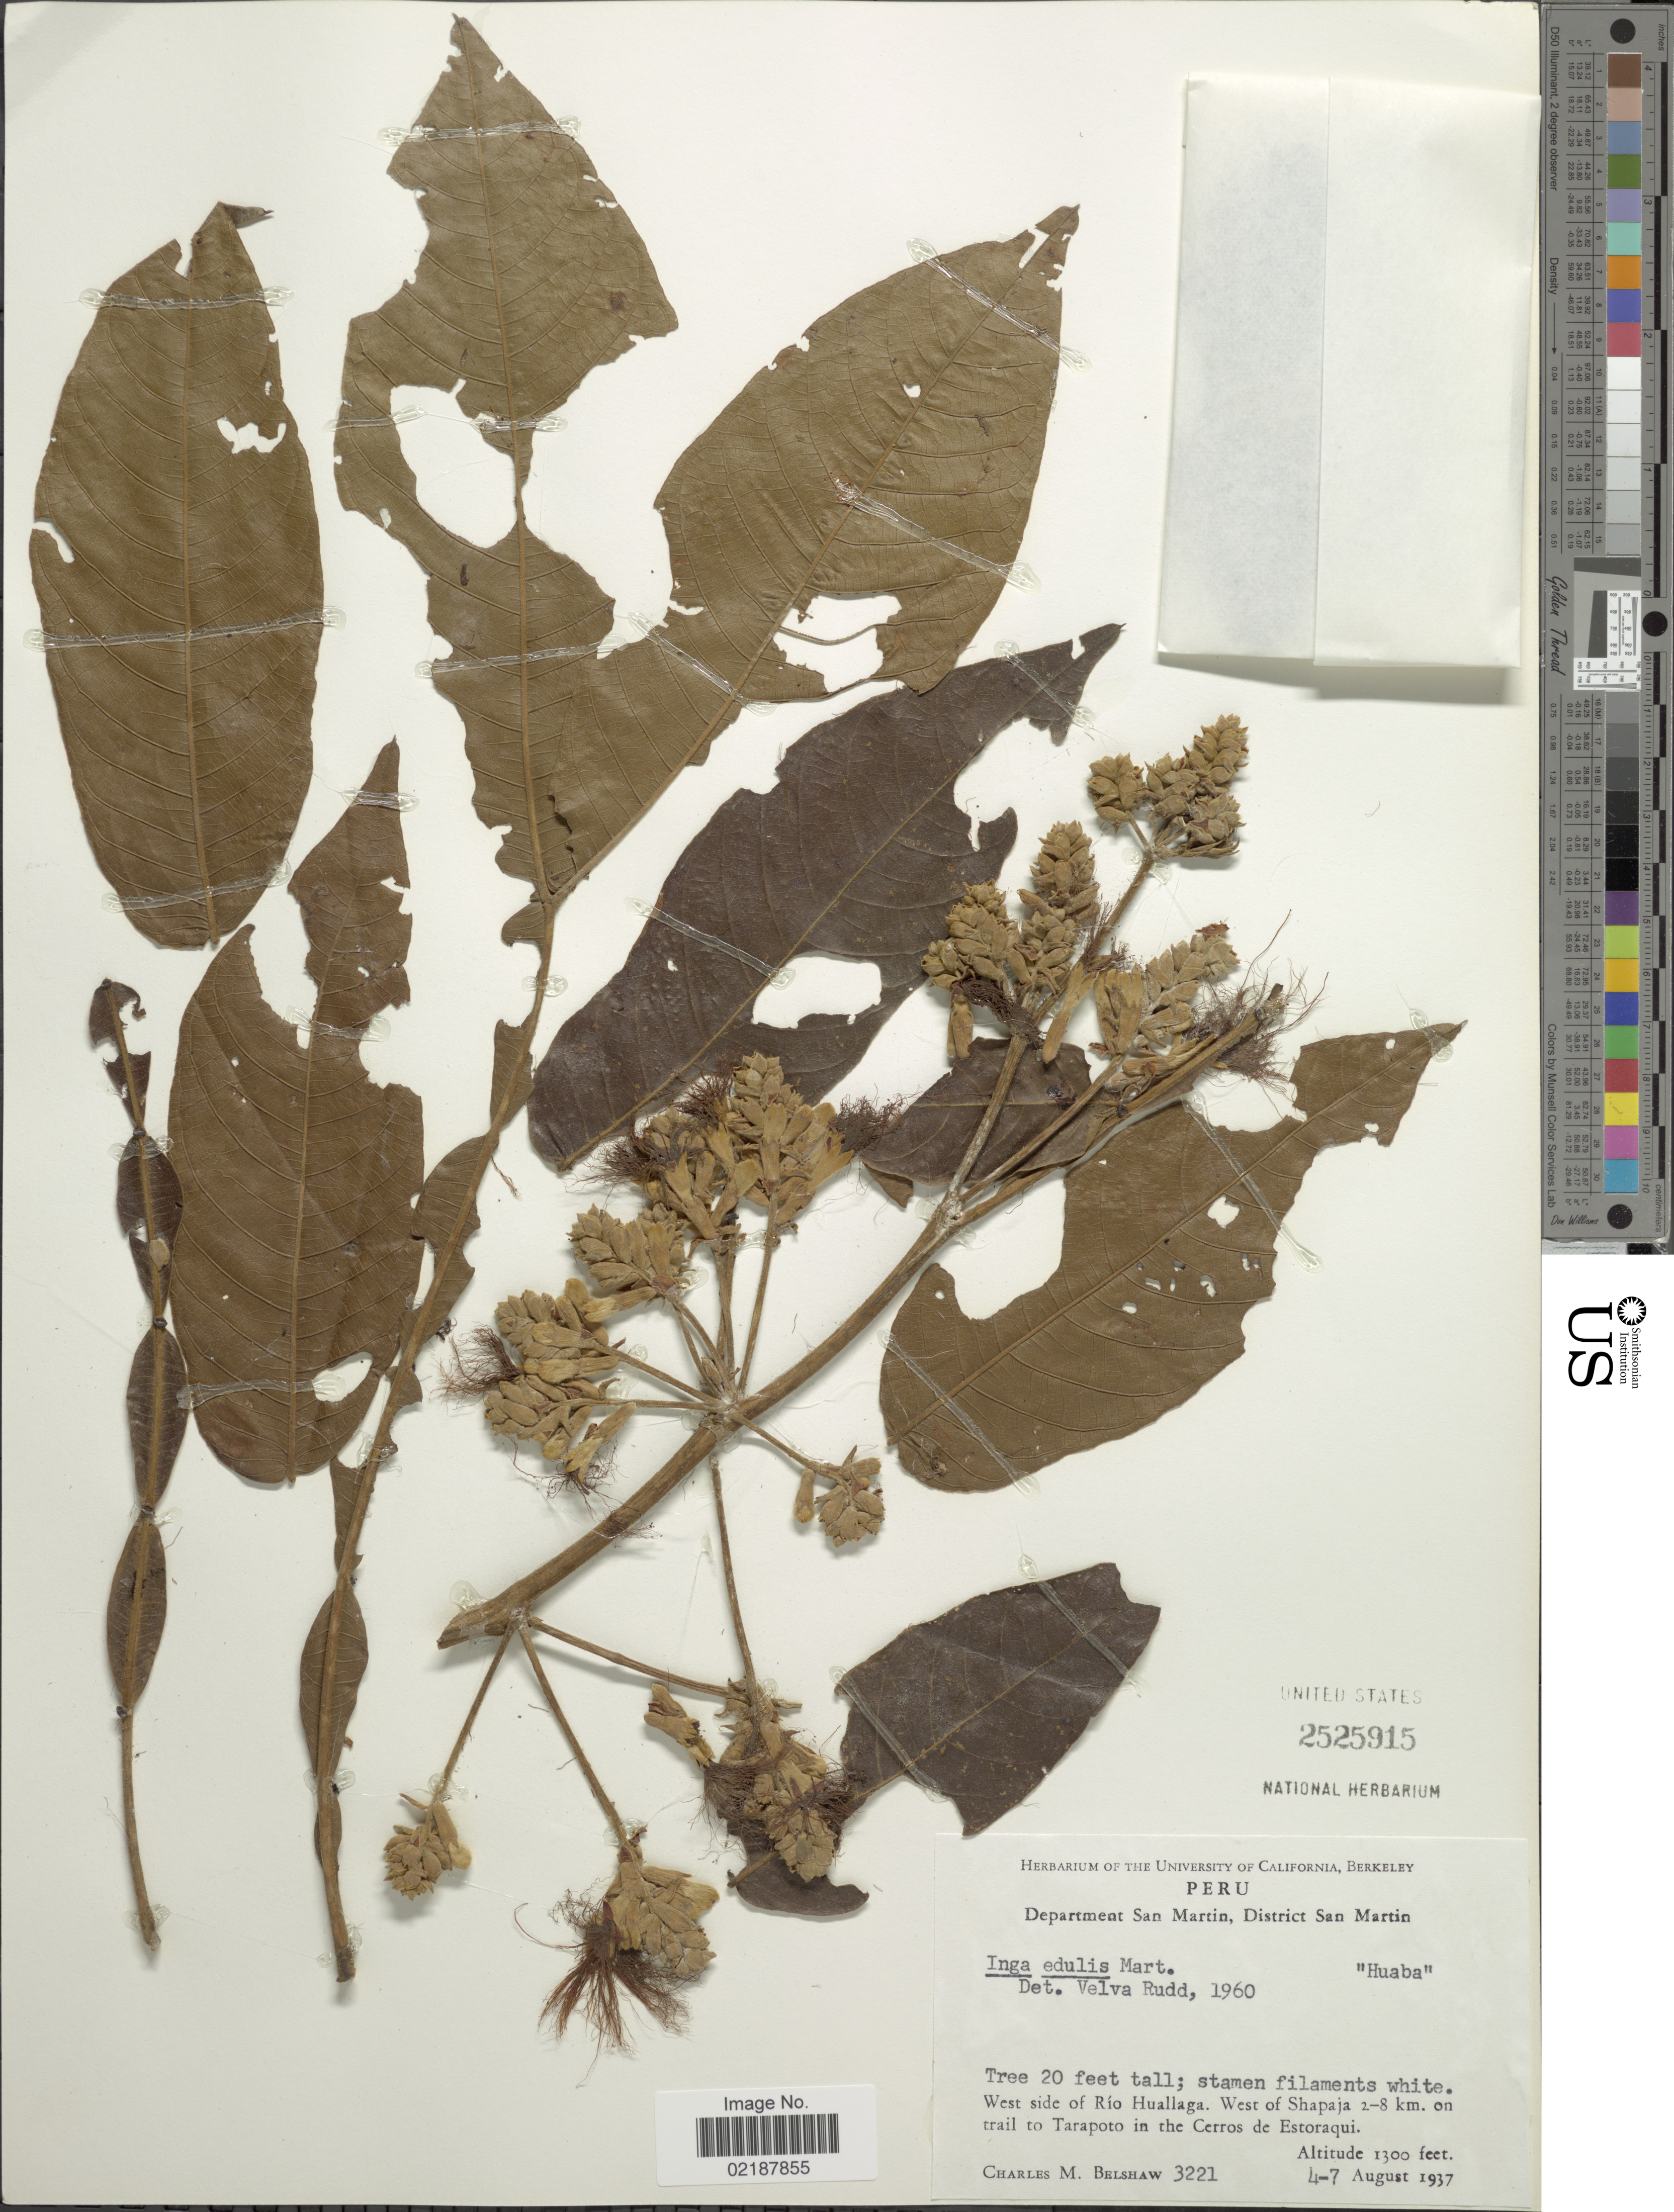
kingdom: Plantae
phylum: Tracheophyta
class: Magnoliopsida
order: Fabales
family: Fabaceae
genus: Inga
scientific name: Inga edulis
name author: Mart.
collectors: C. Shaw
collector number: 3221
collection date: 1937-08-04/1937-08-07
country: Peru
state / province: San Martín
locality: Department San Martin, District San Martin, West side of Rio Huallaga, West of Shapaja 2-8 km, on trail to Tarapoto in the Cerros de Estoraqui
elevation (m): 396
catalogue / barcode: US 2525915